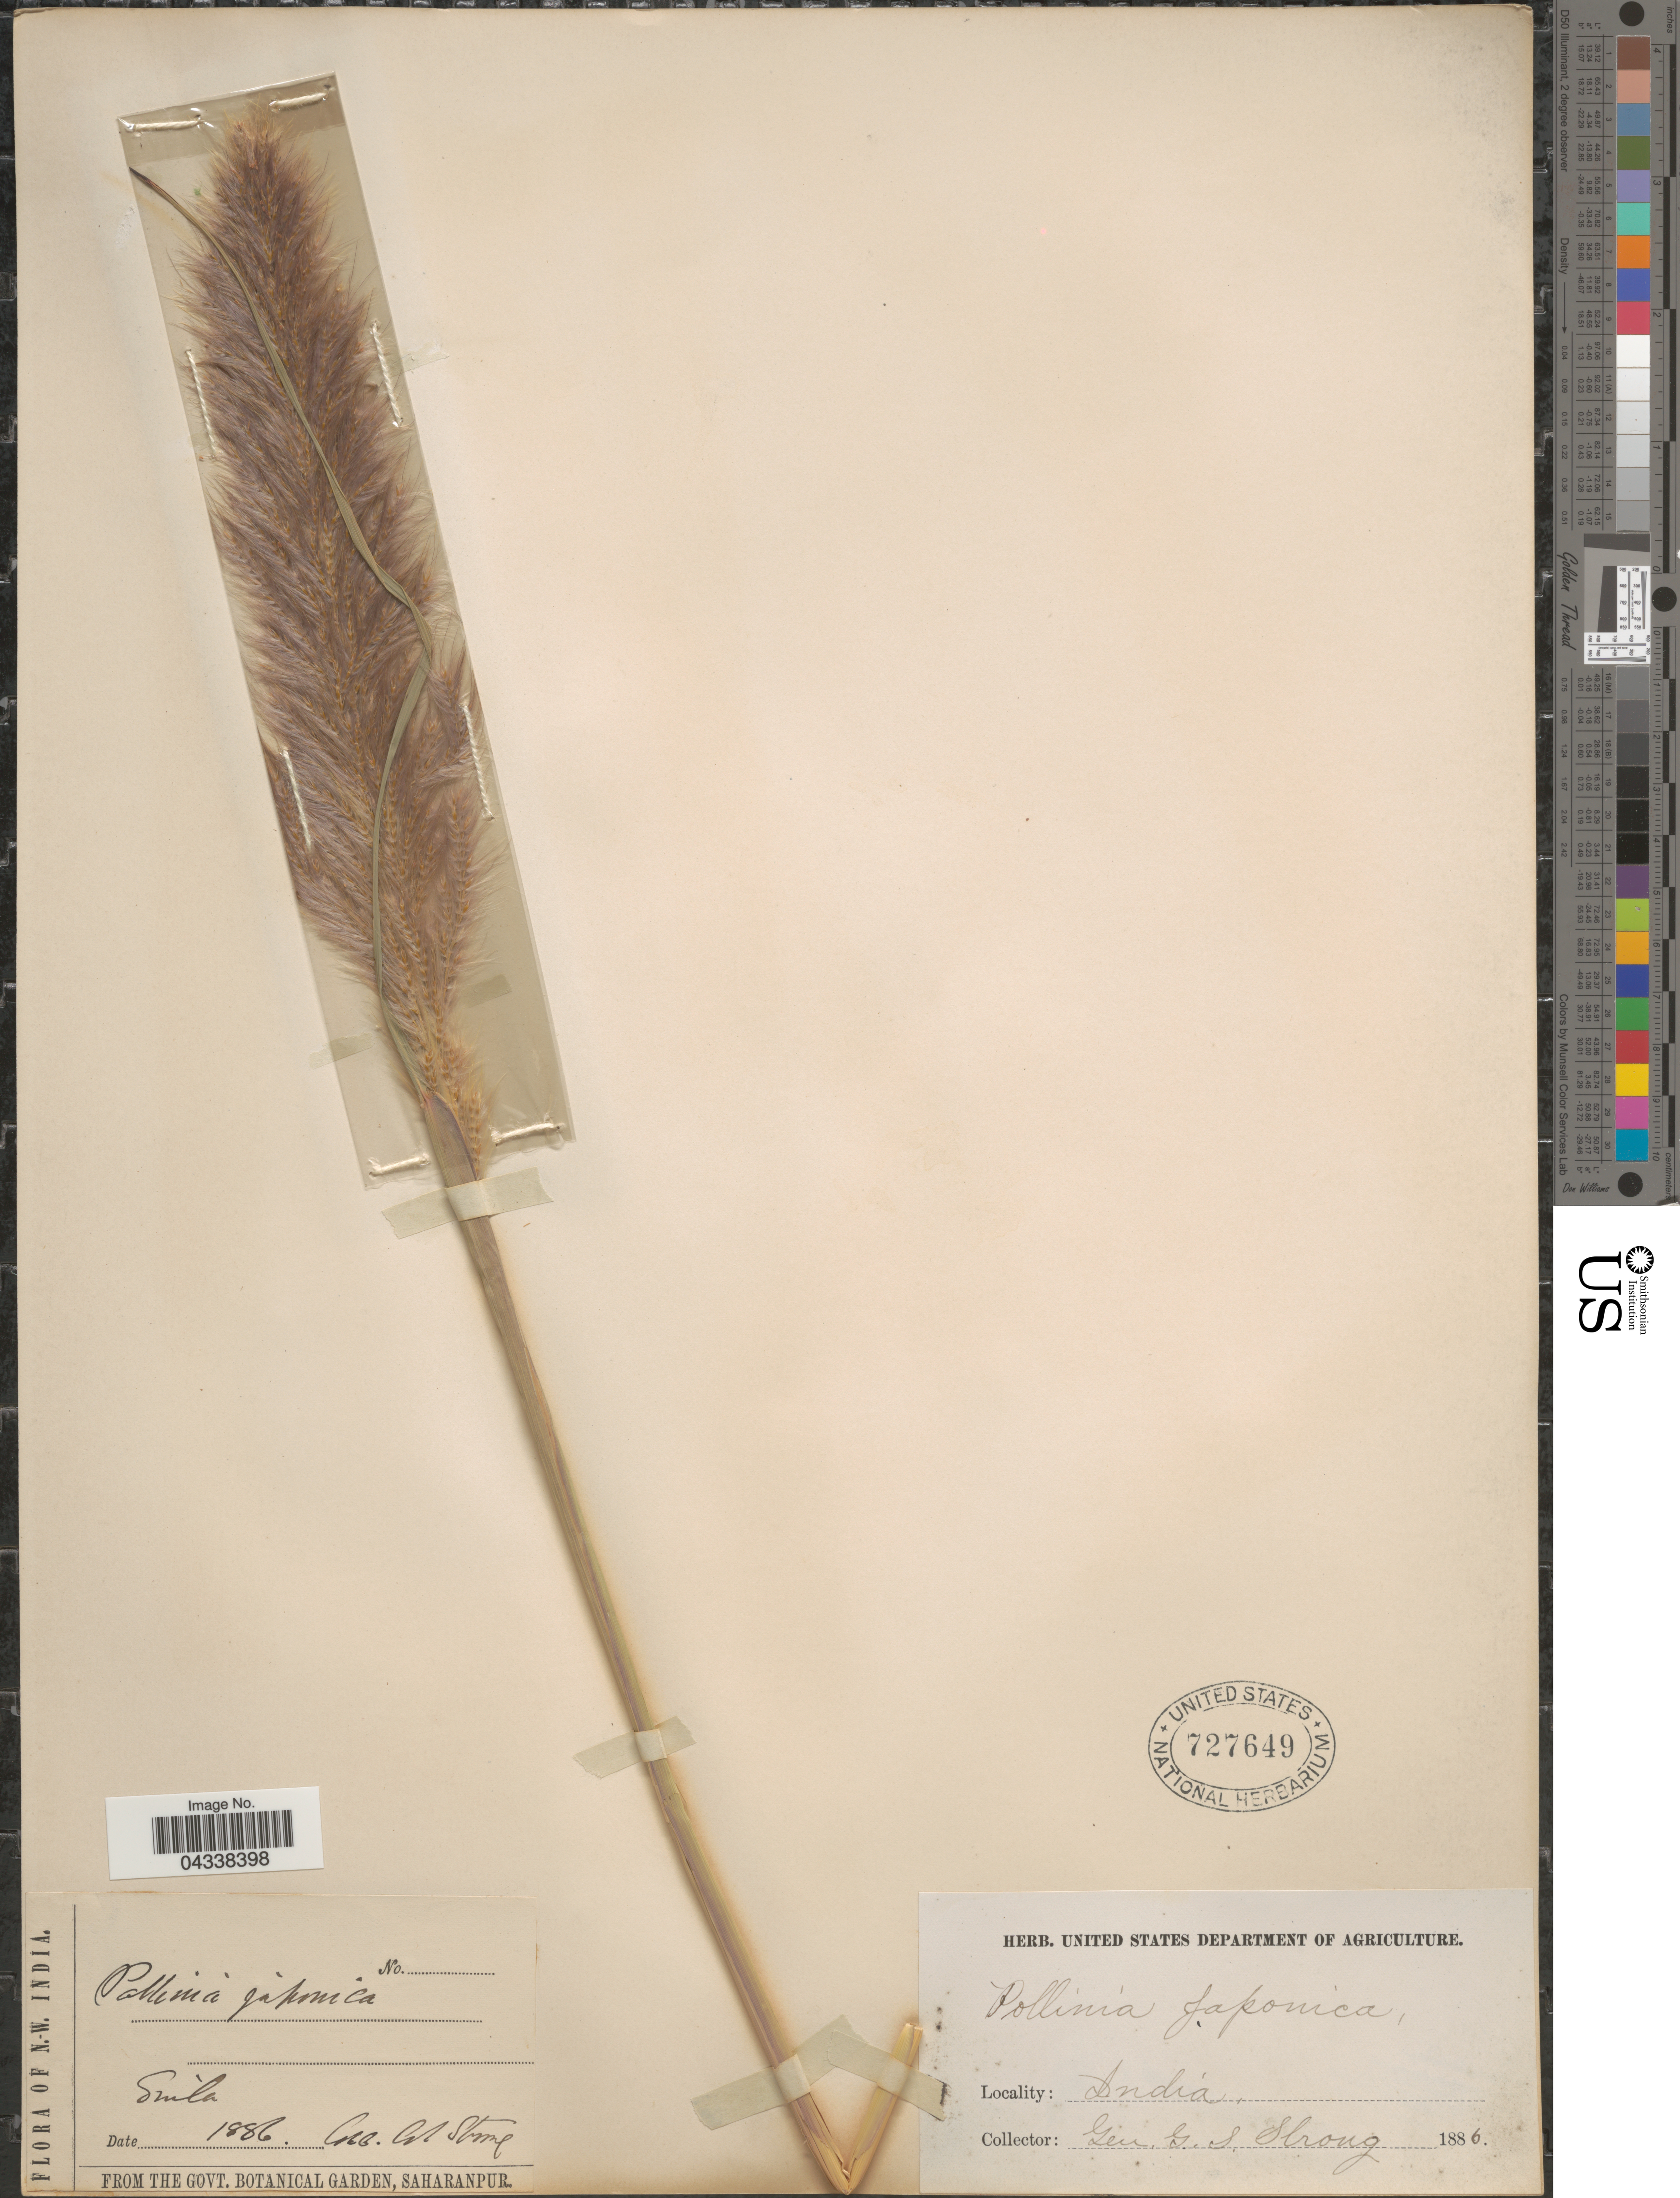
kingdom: Plantae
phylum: Tracheophyta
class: Liliopsida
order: Poales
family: Poaceae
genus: Saccharum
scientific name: Saccharum rufipilum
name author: Steud.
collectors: G. Strong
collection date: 1886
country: India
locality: N.-W. India. Simla.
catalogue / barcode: US 727649